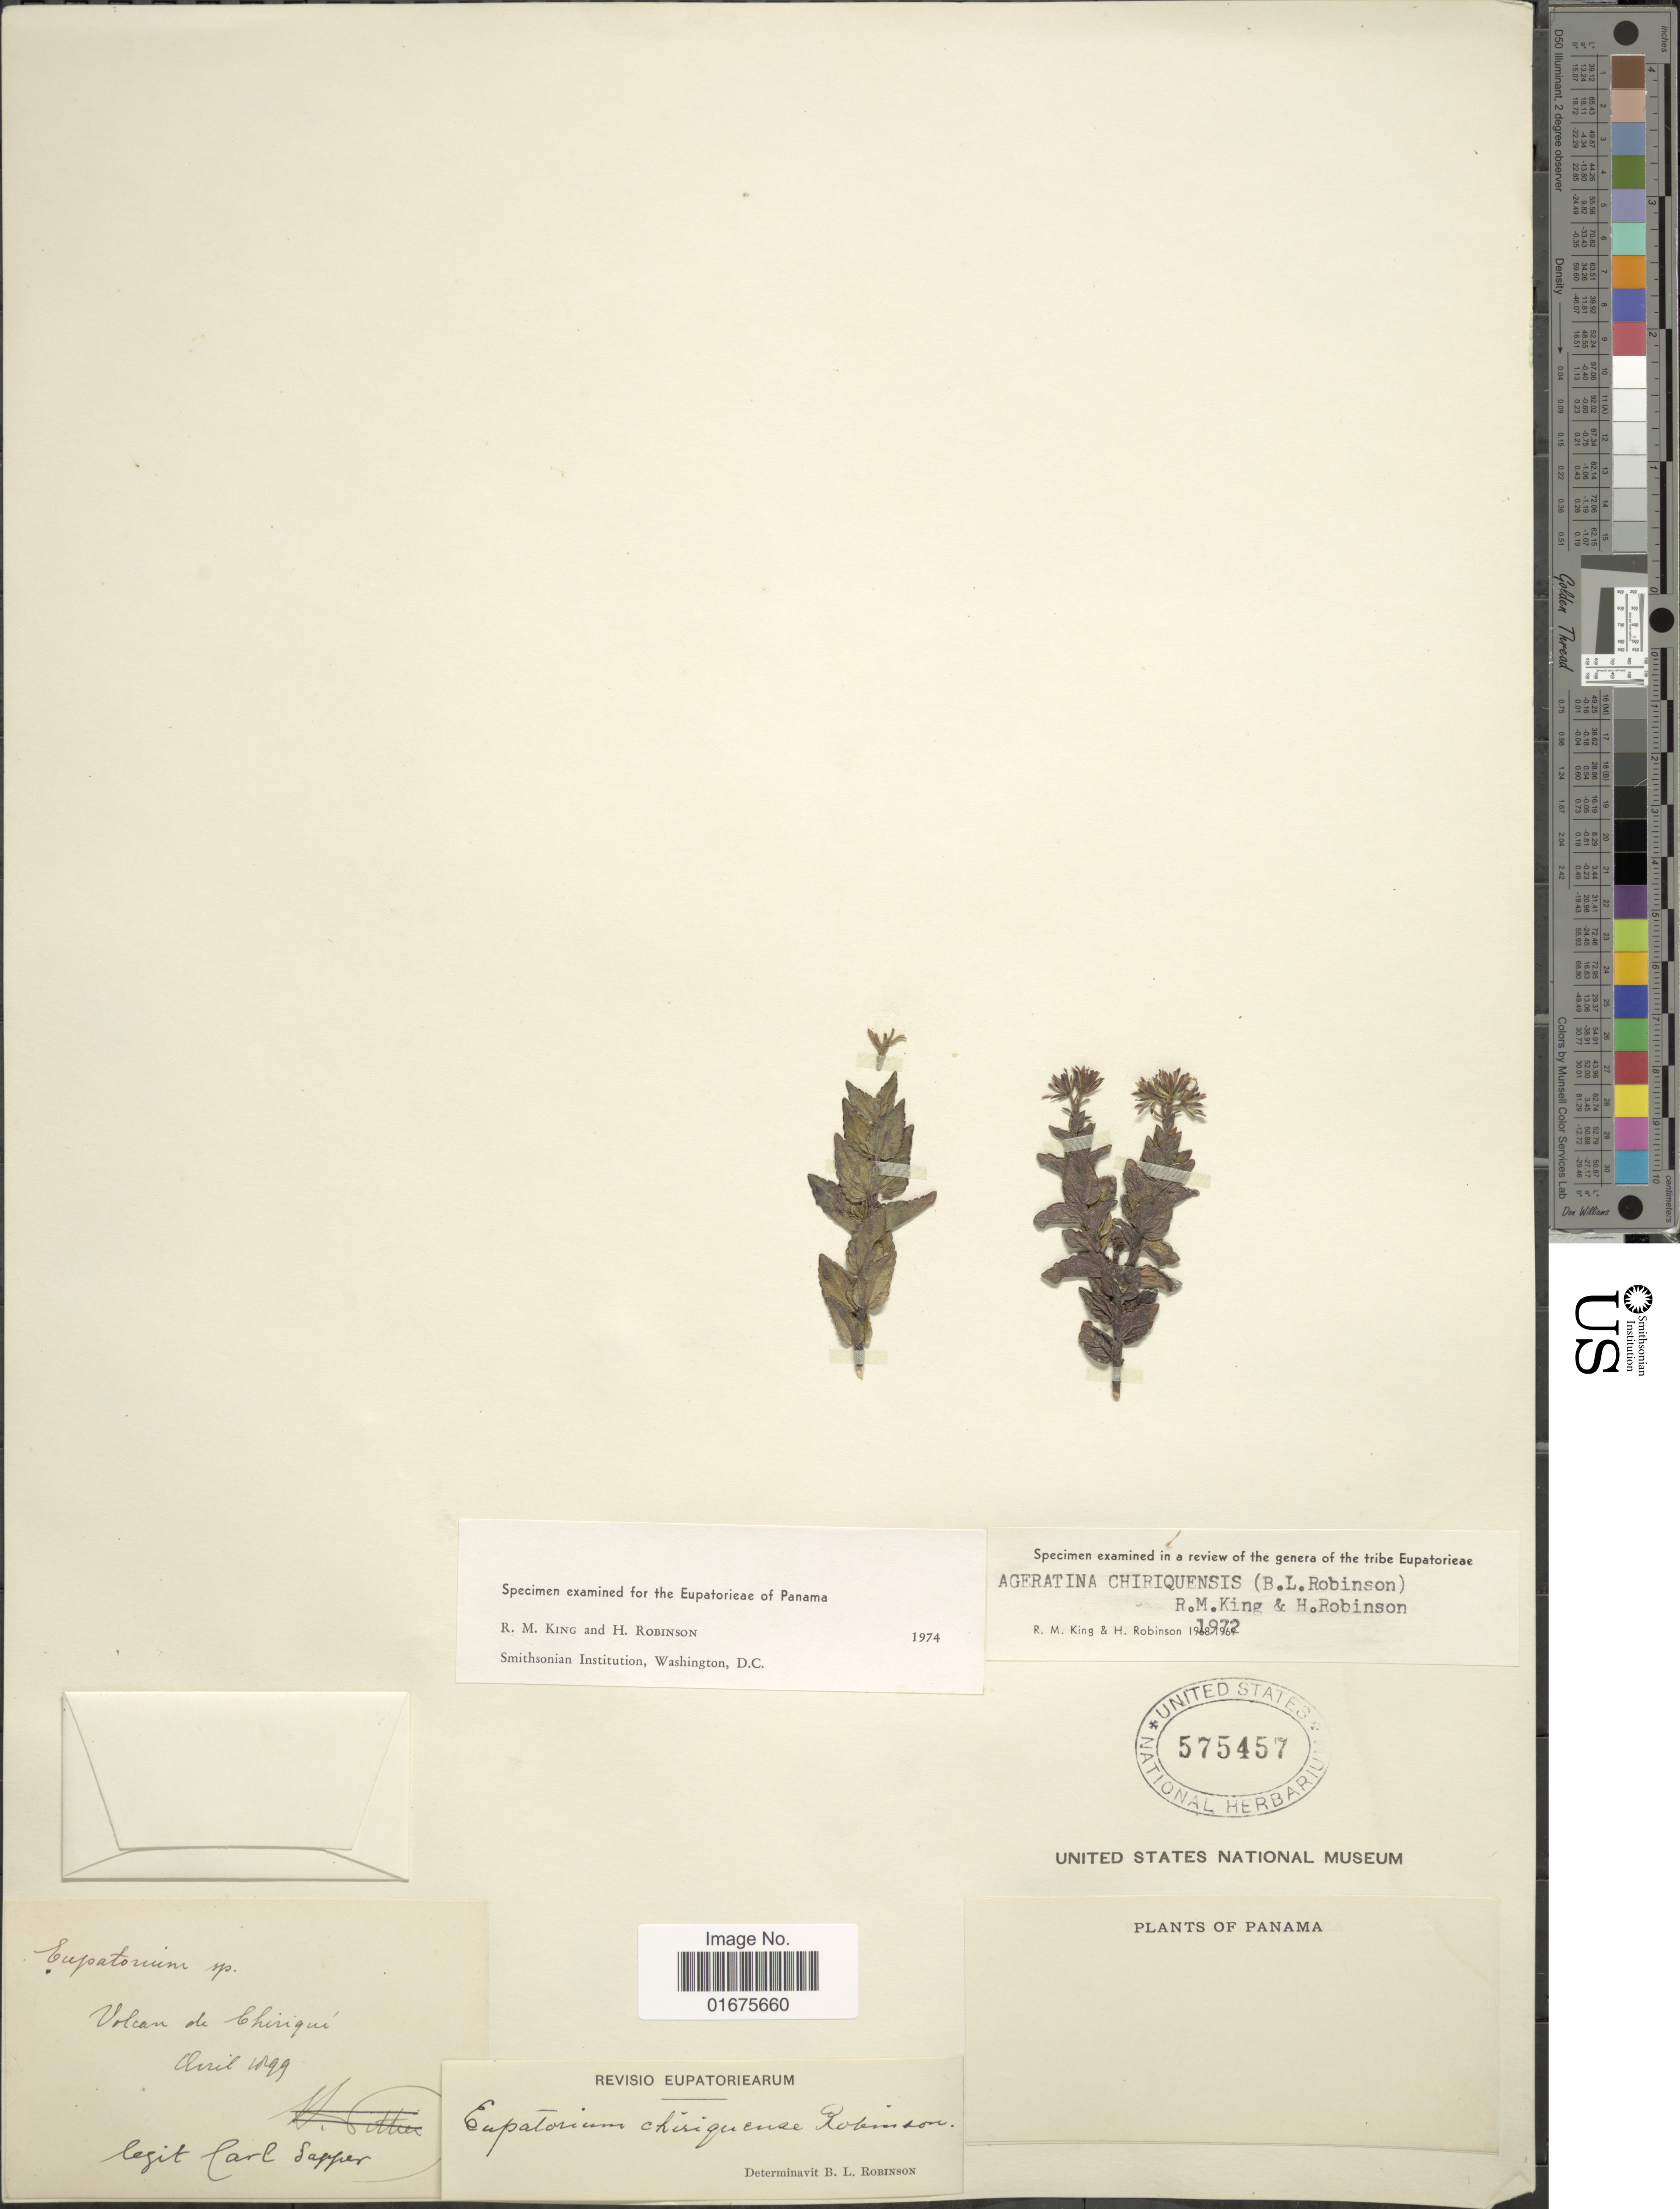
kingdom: Plantae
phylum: Tracheophyta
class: Magnoliopsida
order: Asterales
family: Asteraceae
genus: Ageratina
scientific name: Ageratina chiriquensis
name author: (B.L. Rob.) R.M. King & H. Rob.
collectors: C. Sapper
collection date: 1899-04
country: Panama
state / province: Chiriqui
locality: Volcan Chiriqui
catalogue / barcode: US 575457